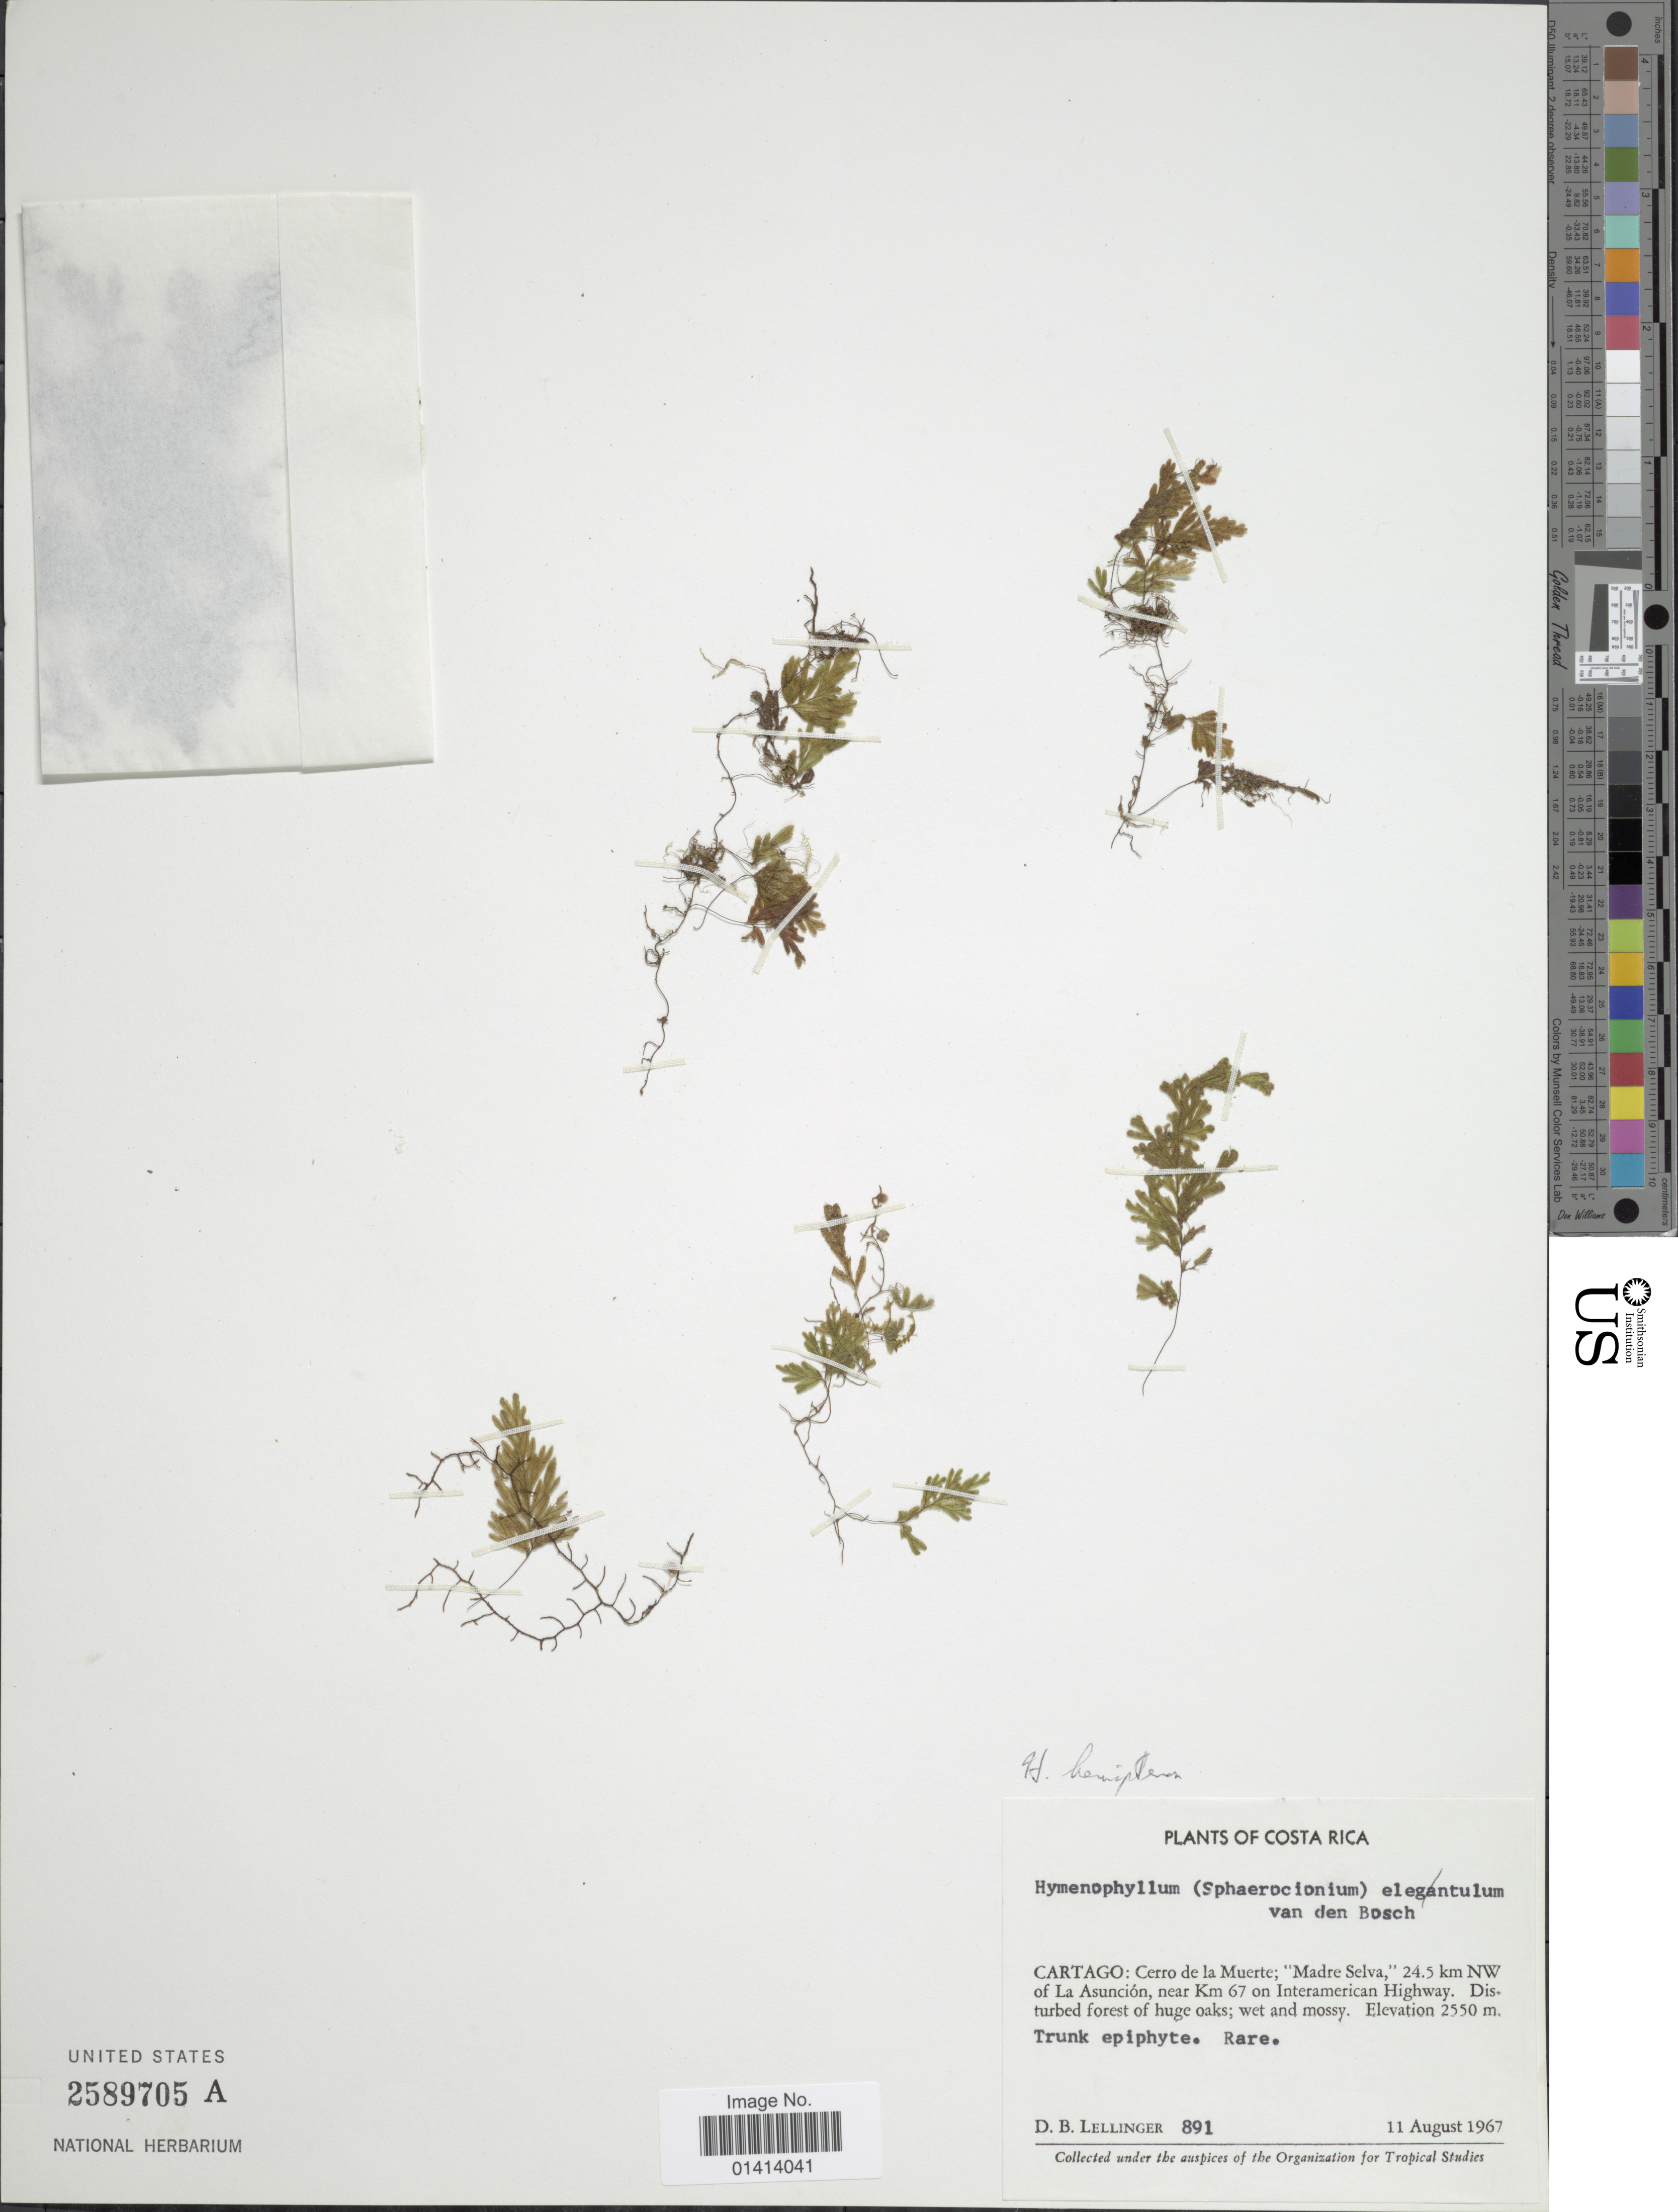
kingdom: Plantae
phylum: Tracheophyta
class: Polypodiopsida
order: Hymenophyllales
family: Hymenophyllaceae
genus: Hymenophyllum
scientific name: Hymenophyllum hemipteron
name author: Rosenst.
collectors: D. B. Lellinger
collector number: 891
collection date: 1967-08-11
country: Costa Rica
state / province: Cartago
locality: Cerro de la Muerte; 'Madre Selva,' 24.5 km NW of La Asunción, near Km 67 on Interamerican Highway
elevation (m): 2550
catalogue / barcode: US 2589705A